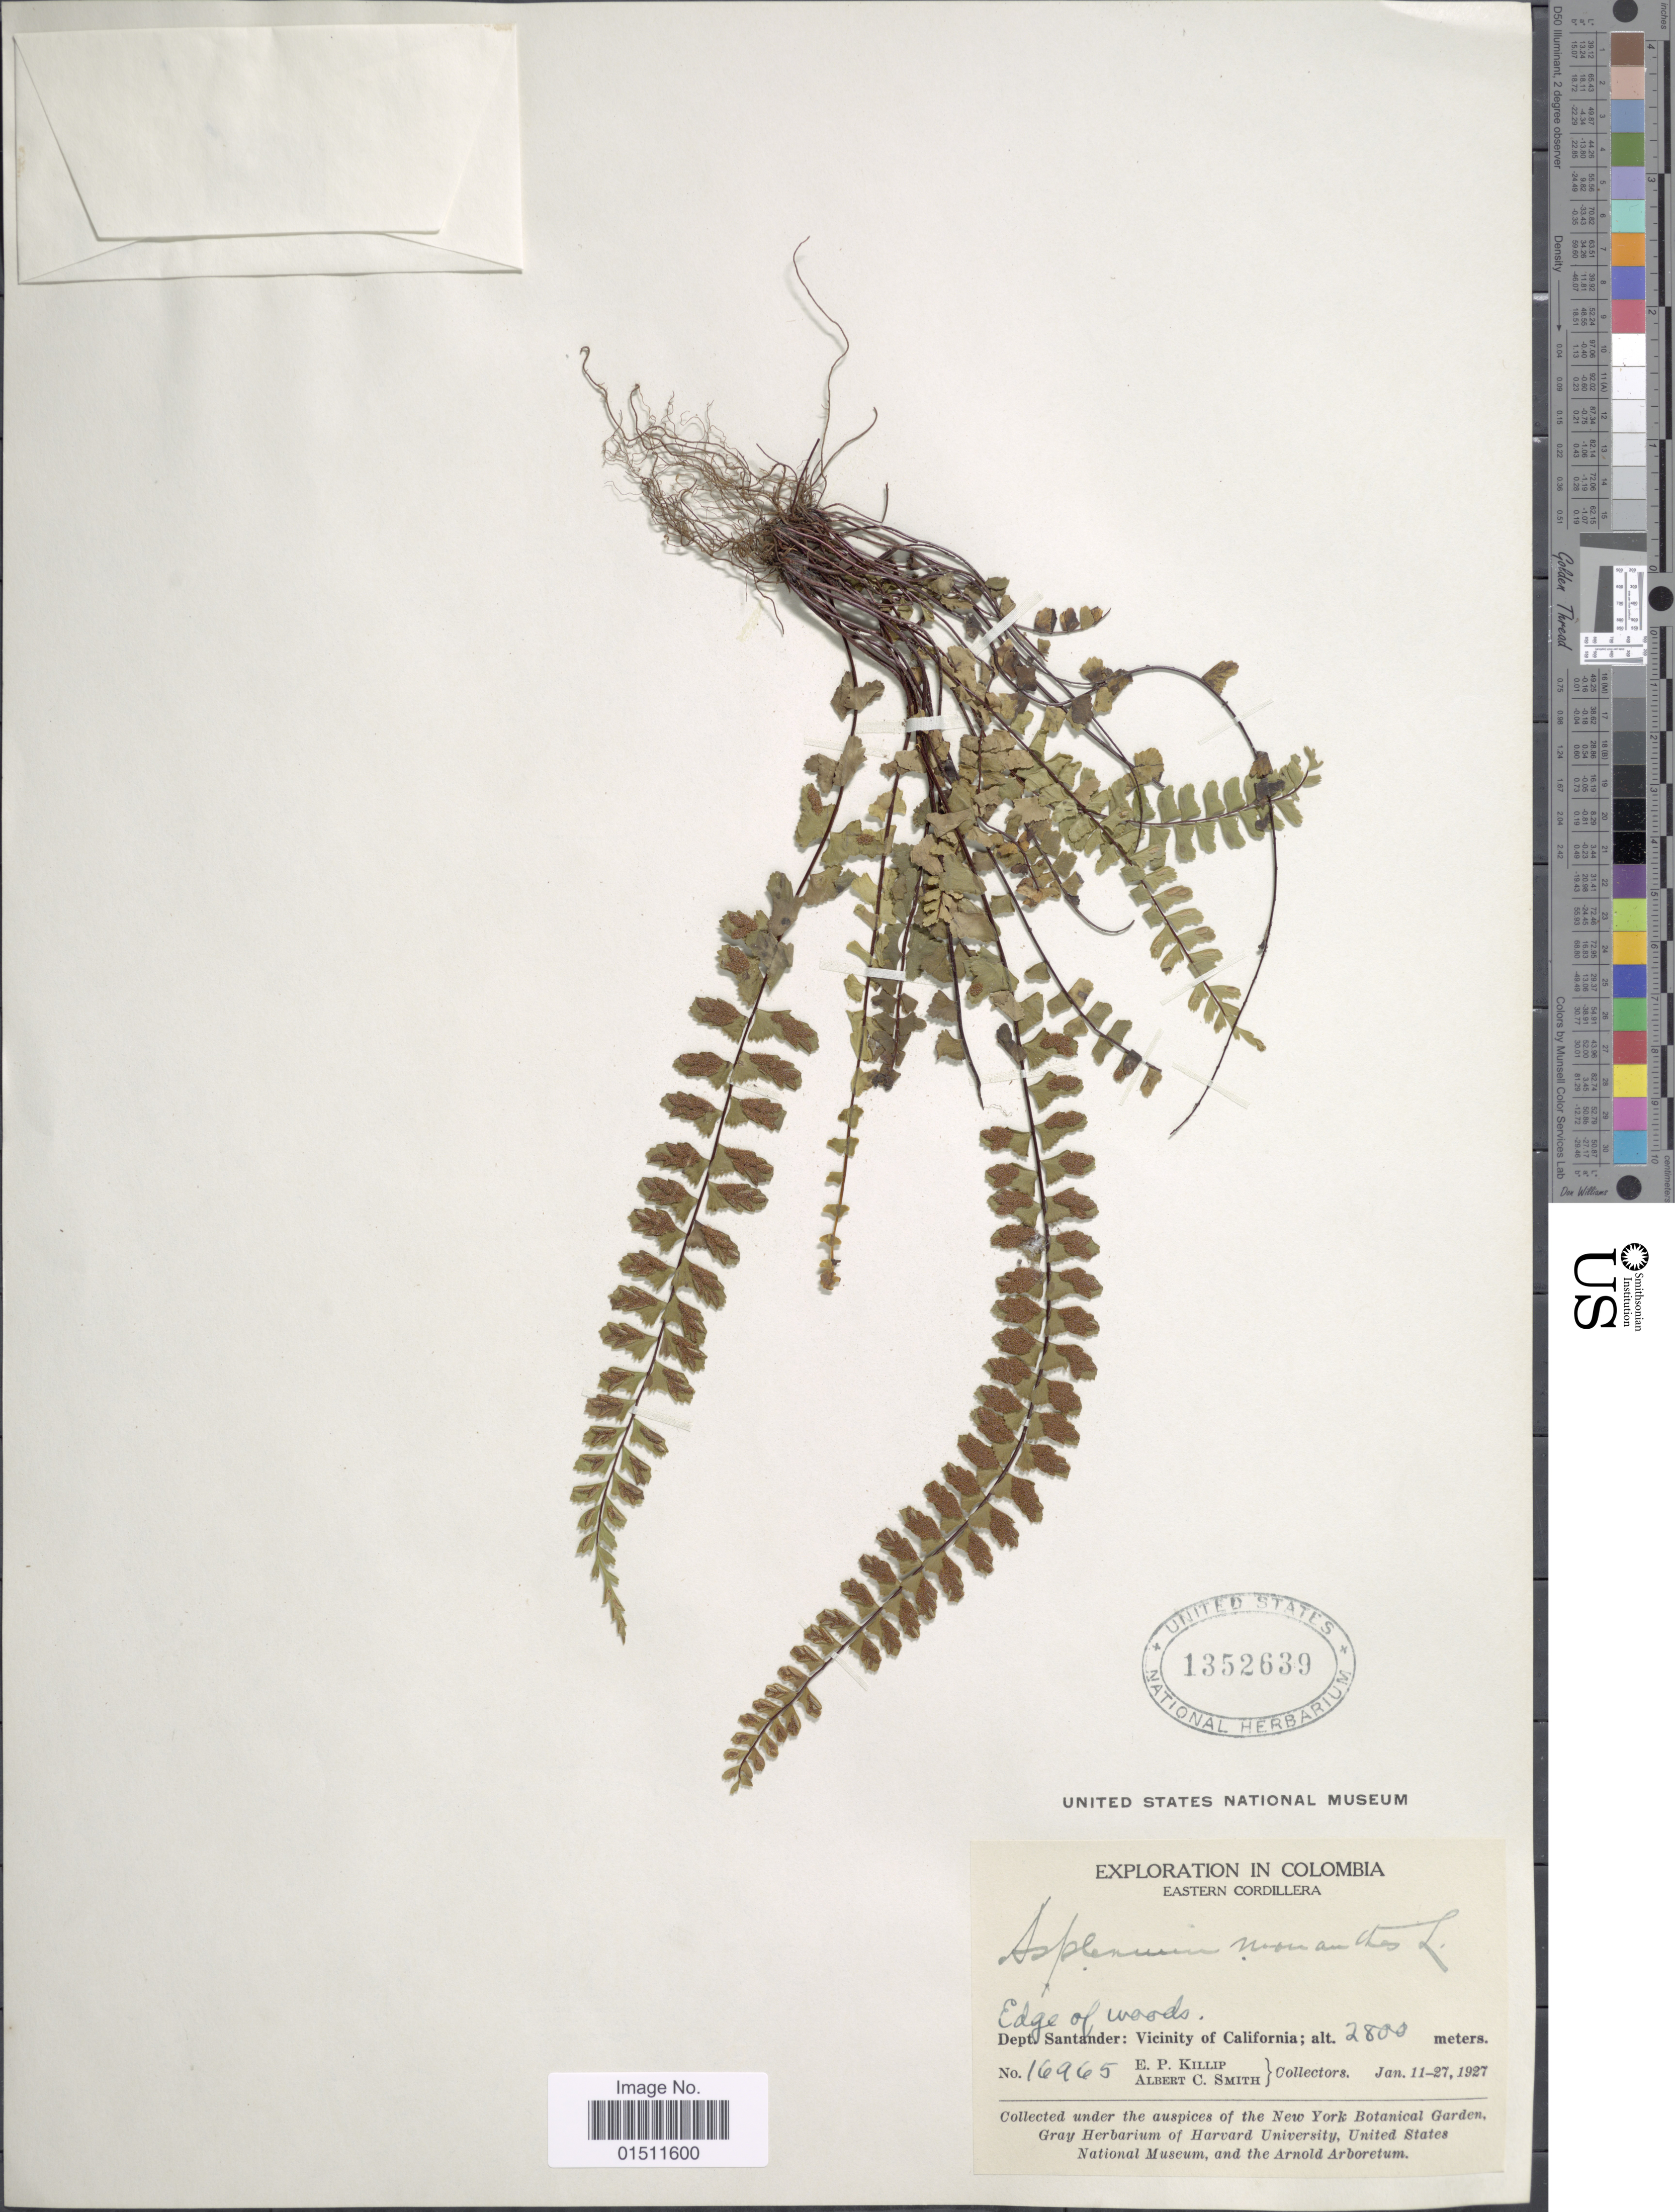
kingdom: Plantae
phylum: Tracheophyta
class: Polypodiopsida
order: Polypodiales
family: Aspleniaceae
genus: Asplenium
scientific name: Asplenium monanthes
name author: L.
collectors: E. P. Killip & A. C. Smith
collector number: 16965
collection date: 1927-01-11/1927-01-27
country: Colombia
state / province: Santander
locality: Eastern Cordillera, Dept. Santander: Vicinity of California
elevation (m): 2800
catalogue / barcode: US 1352639